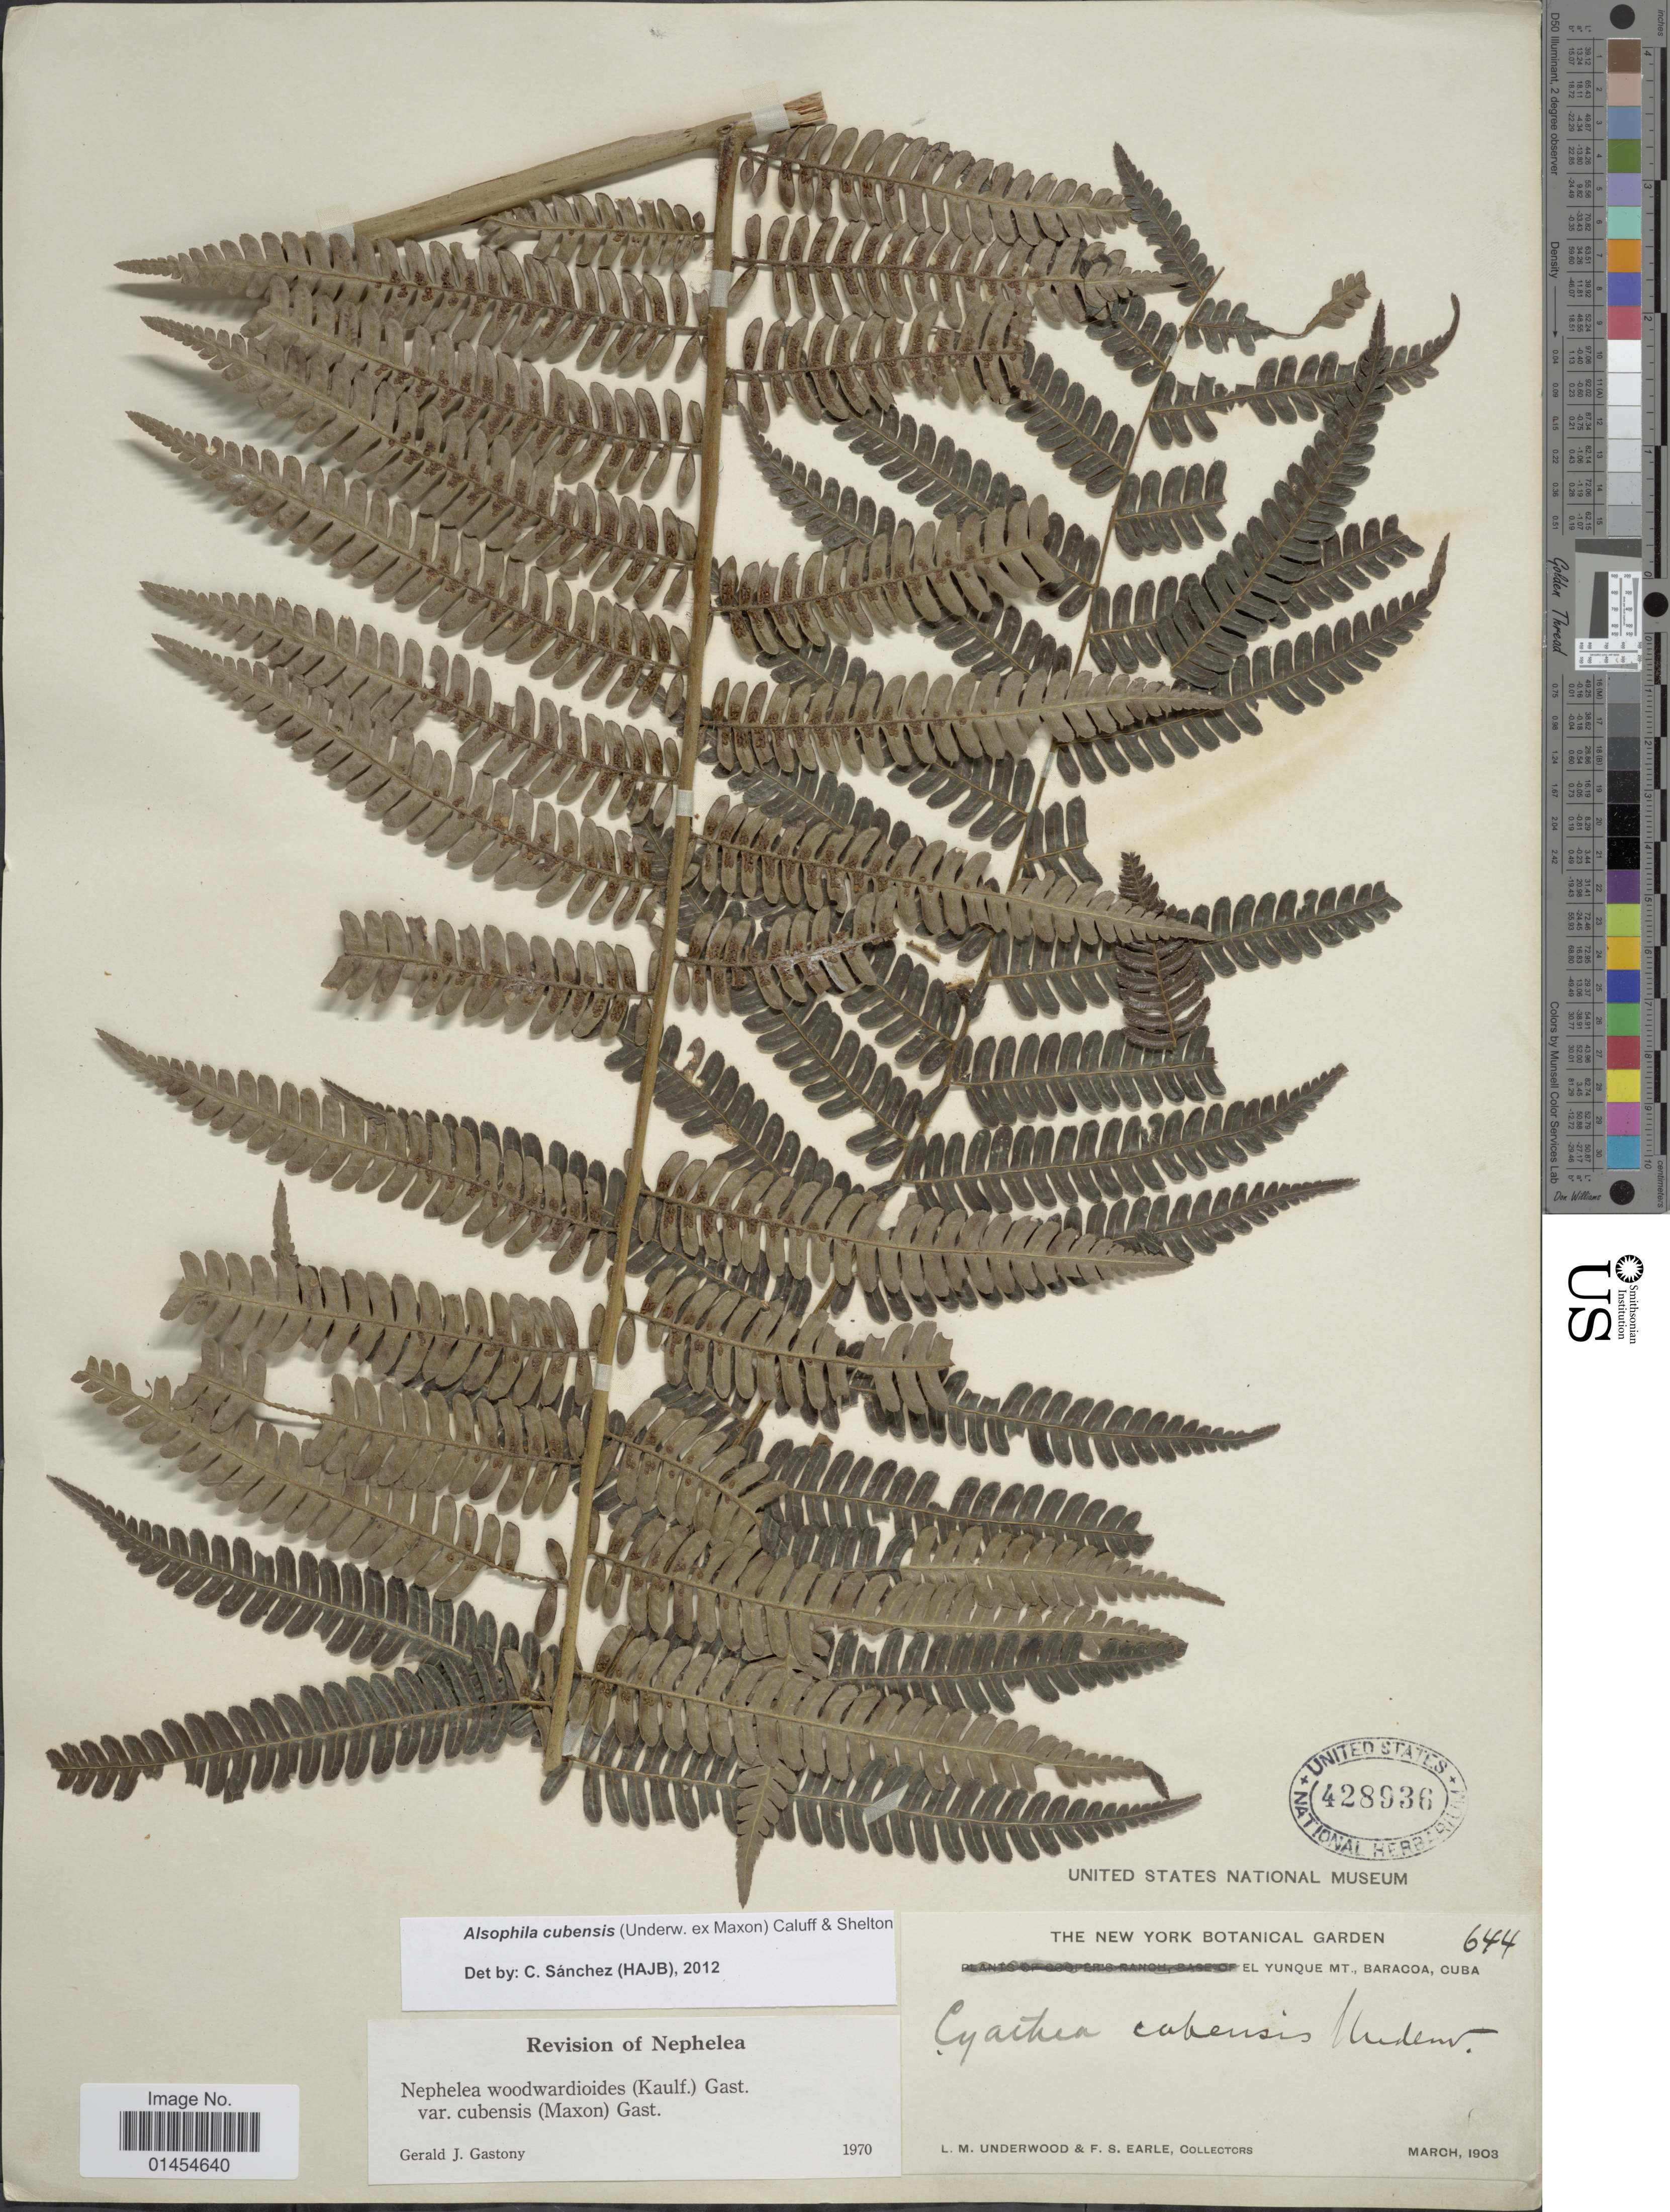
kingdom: Plantae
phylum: Tracheophyta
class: Polypodiopsida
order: Cyatheales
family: Cyatheaceae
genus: Alsophila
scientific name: Alsophila cubensis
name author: (Underw. ex Maxon) Caluff & Shelton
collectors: L. M. Underwood & F. S. Earle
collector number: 644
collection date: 1903-03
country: Cuba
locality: El Yunque Mt., Baracoa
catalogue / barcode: US 428936